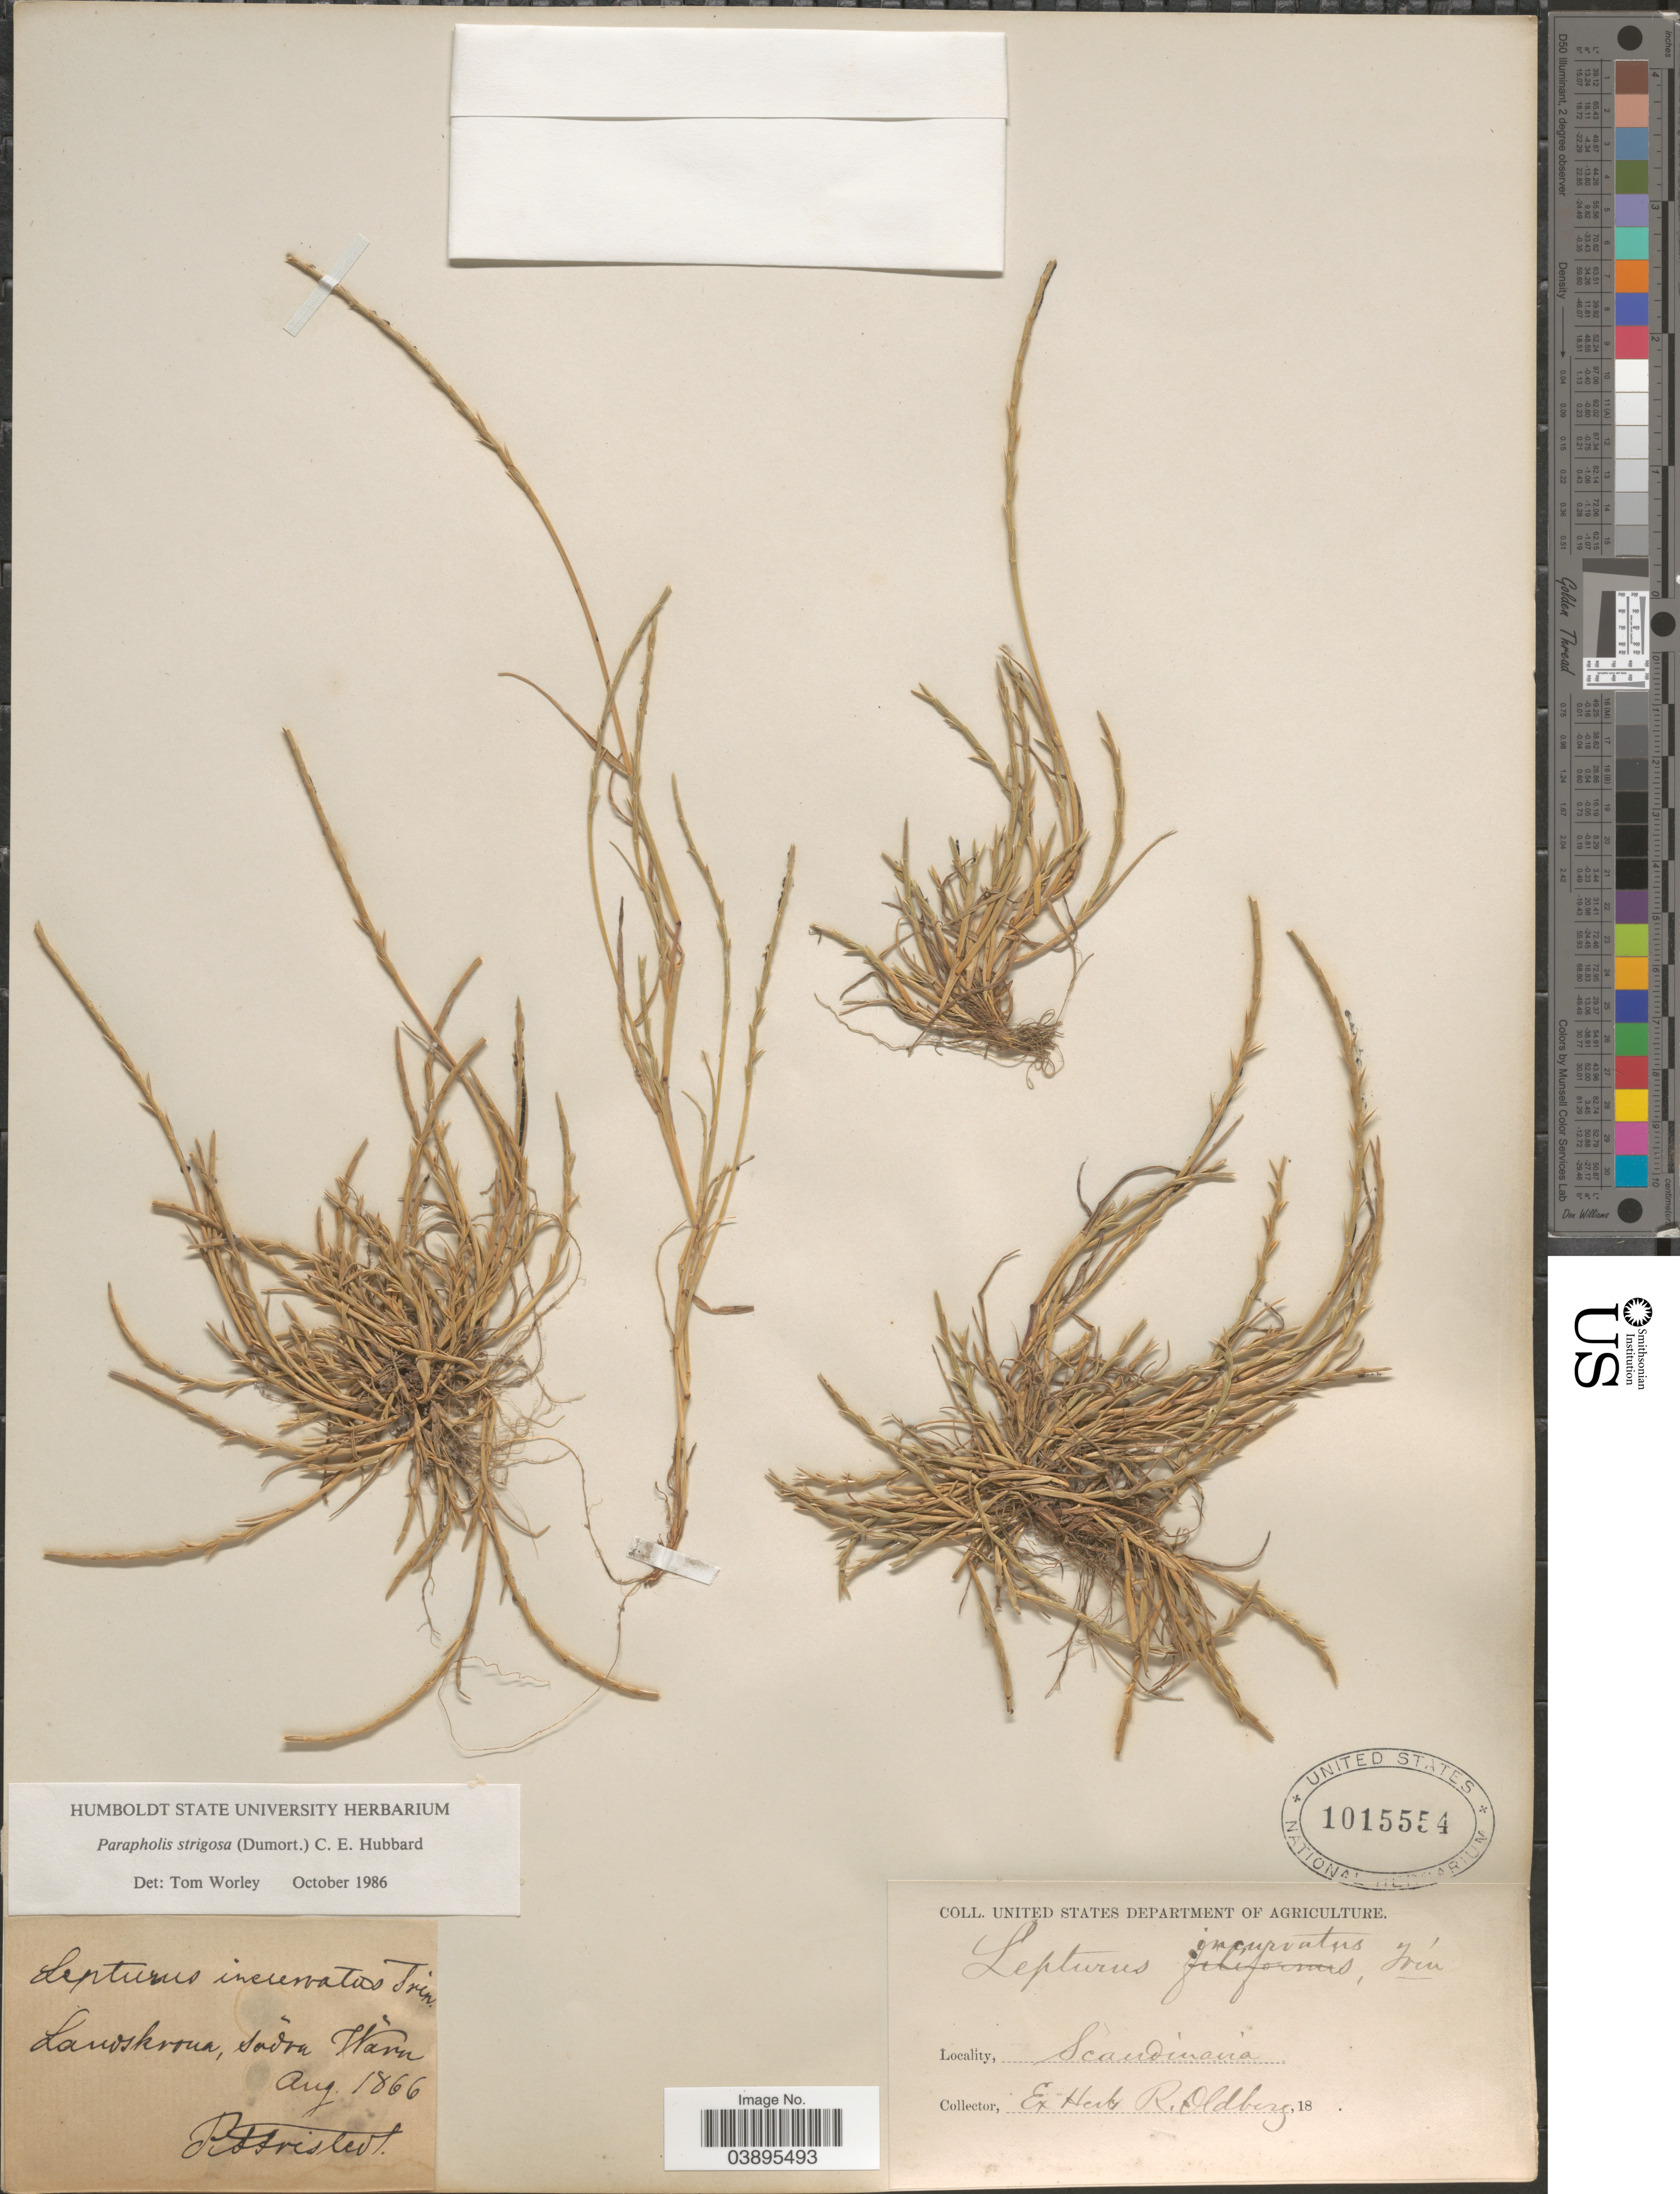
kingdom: Plantae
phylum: Tracheophyta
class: Liliopsida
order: Poales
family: Poaceae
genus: Parapholis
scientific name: Parapholis strigosa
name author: (Dumort.) C.E. Hubb.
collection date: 1866-08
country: Sweden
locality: Landskrona, Södra Wara. Scandinavia.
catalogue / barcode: US 1015554